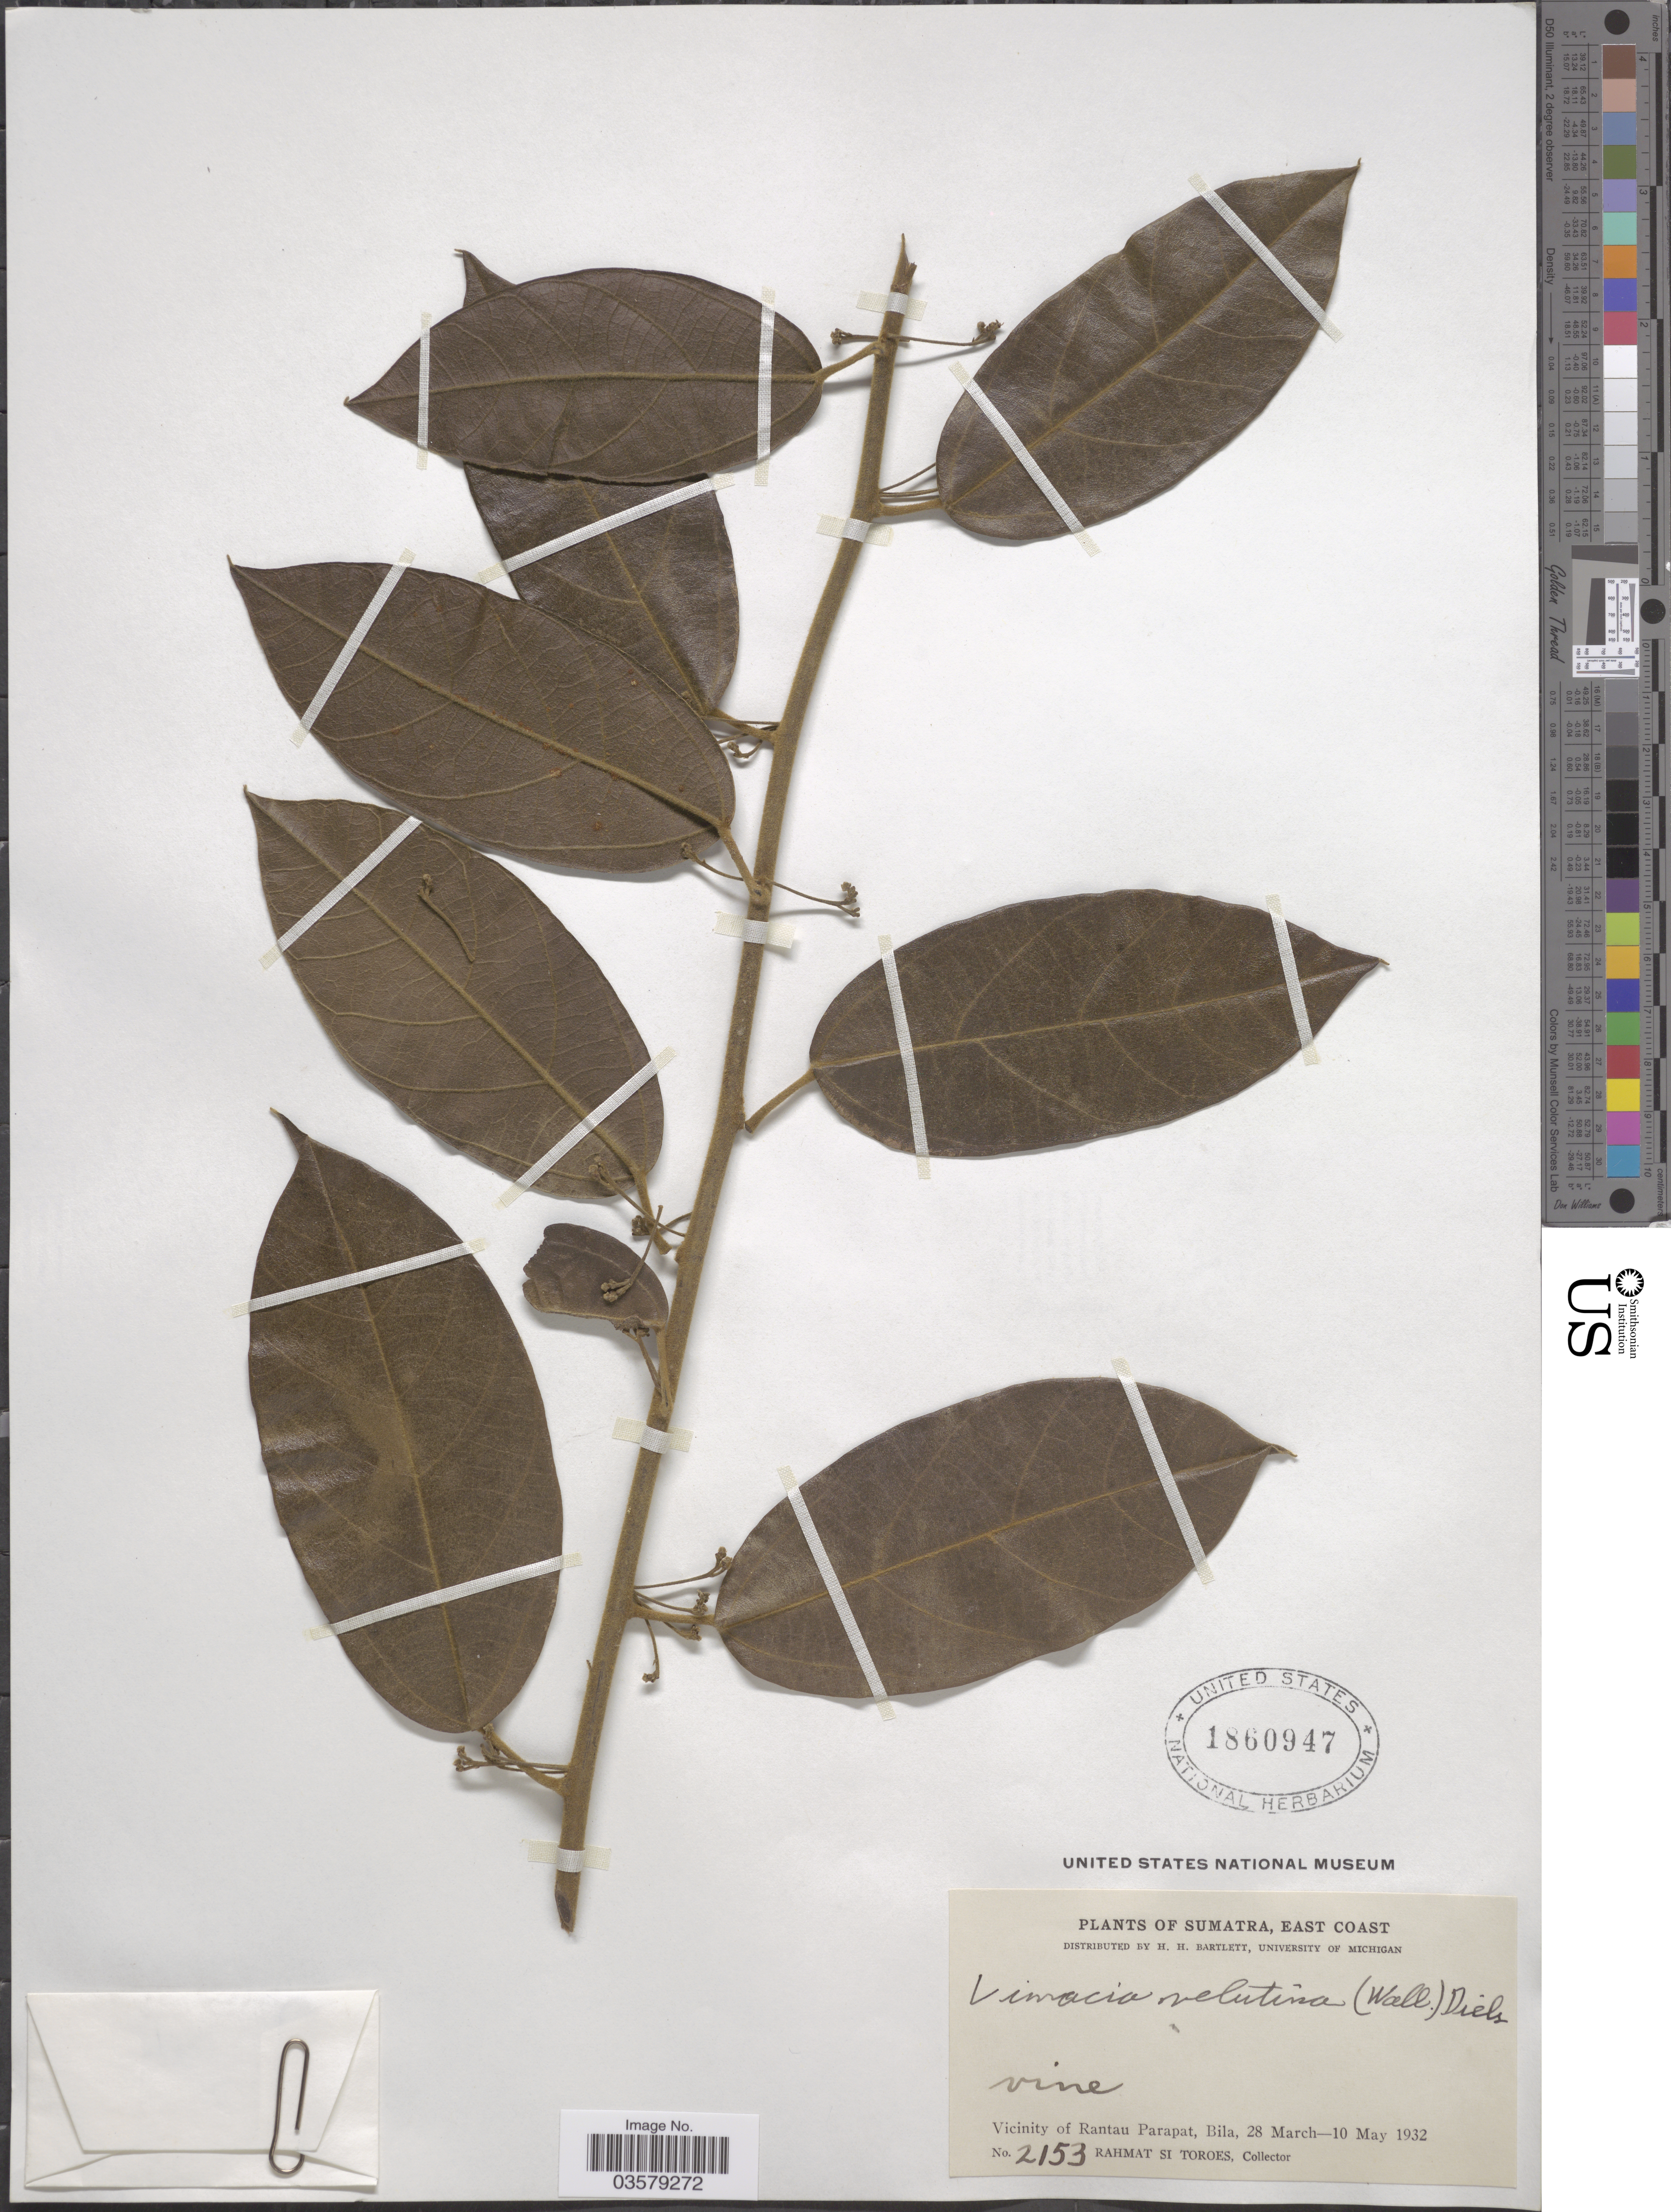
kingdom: Plantae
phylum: Tracheophyta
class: Magnoliopsida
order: Ranunculales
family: Menispermaceae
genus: Limacia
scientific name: Limacia scandens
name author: Lour.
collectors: Rahmat Si Boeea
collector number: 2153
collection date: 1932-03-28/1932-05-10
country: Indonesia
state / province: Sumatra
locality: East Coast, Vicinity of Rantau Parapat, Bila.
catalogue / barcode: US 1860947